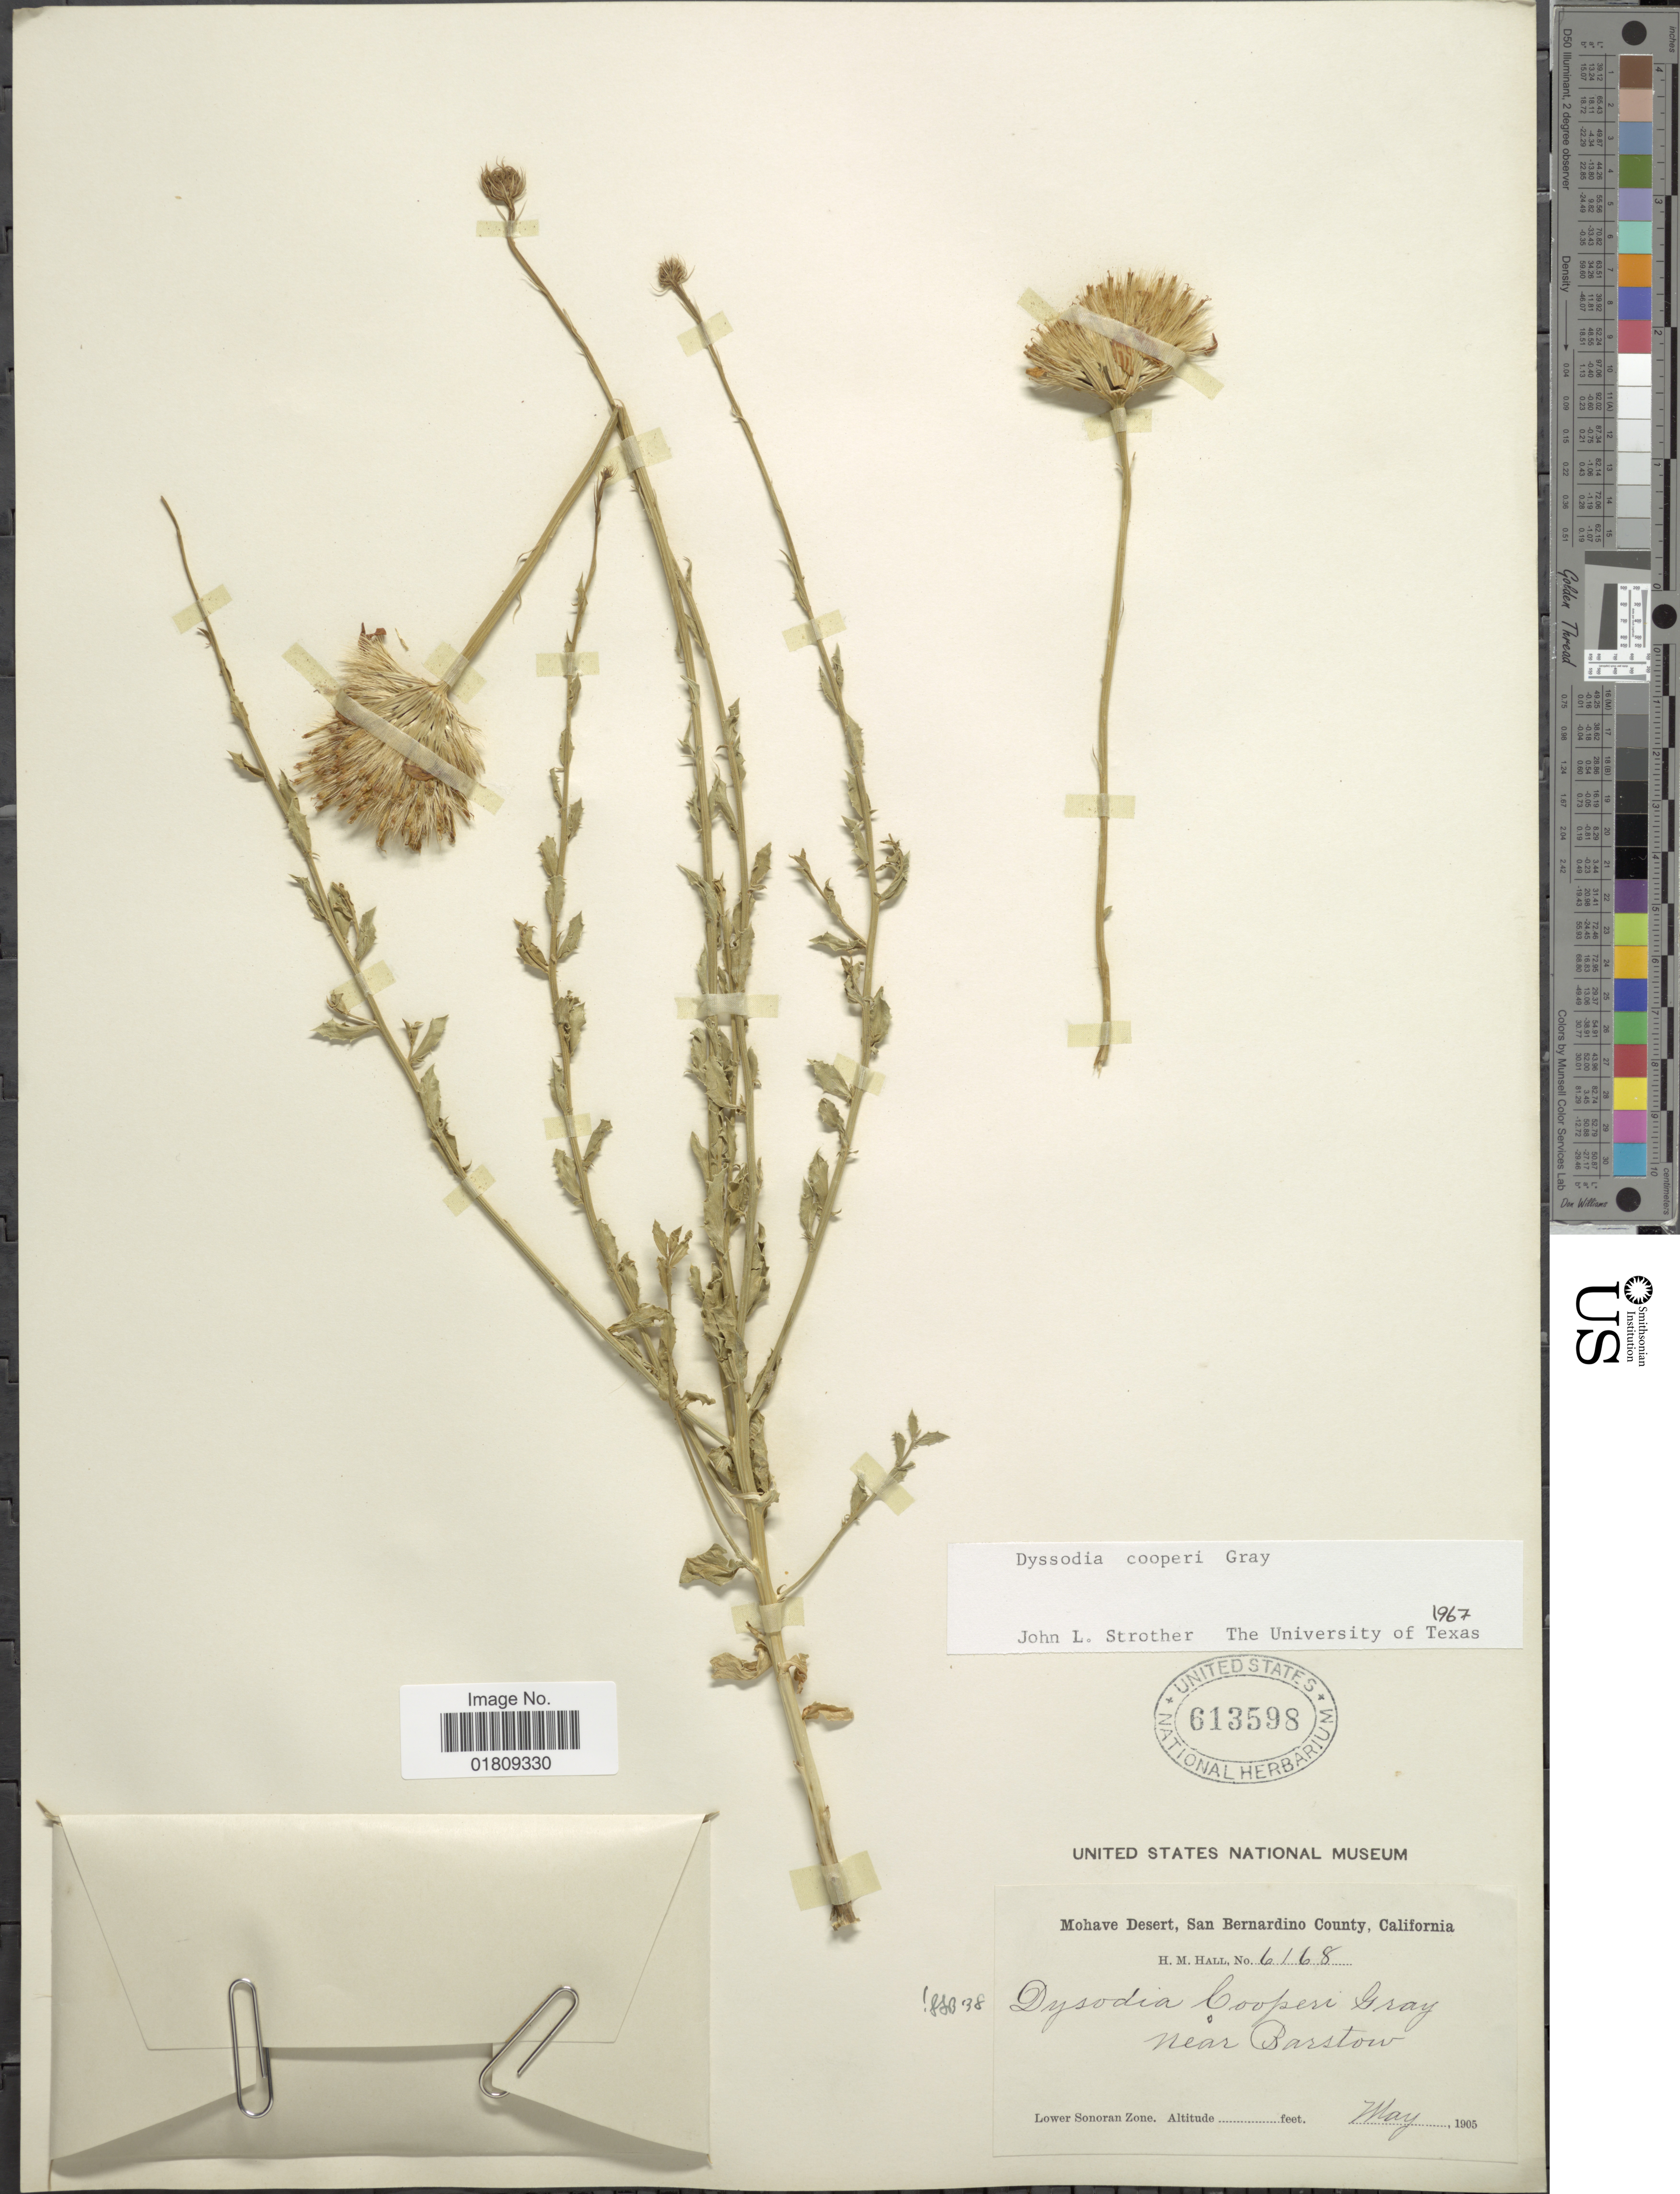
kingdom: Plantae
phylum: Tracheophyta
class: Magnoliopsida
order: Asterales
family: Asteraceae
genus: Dyssodia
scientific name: Dyssodia cooperi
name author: A. Gray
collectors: H. M. Hall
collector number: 6168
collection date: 1905-05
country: United States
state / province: California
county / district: San Bernardino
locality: Mohave Desert, San Bernardino County, near Barstow. Lower Sonoran Zone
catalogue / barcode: US 613598